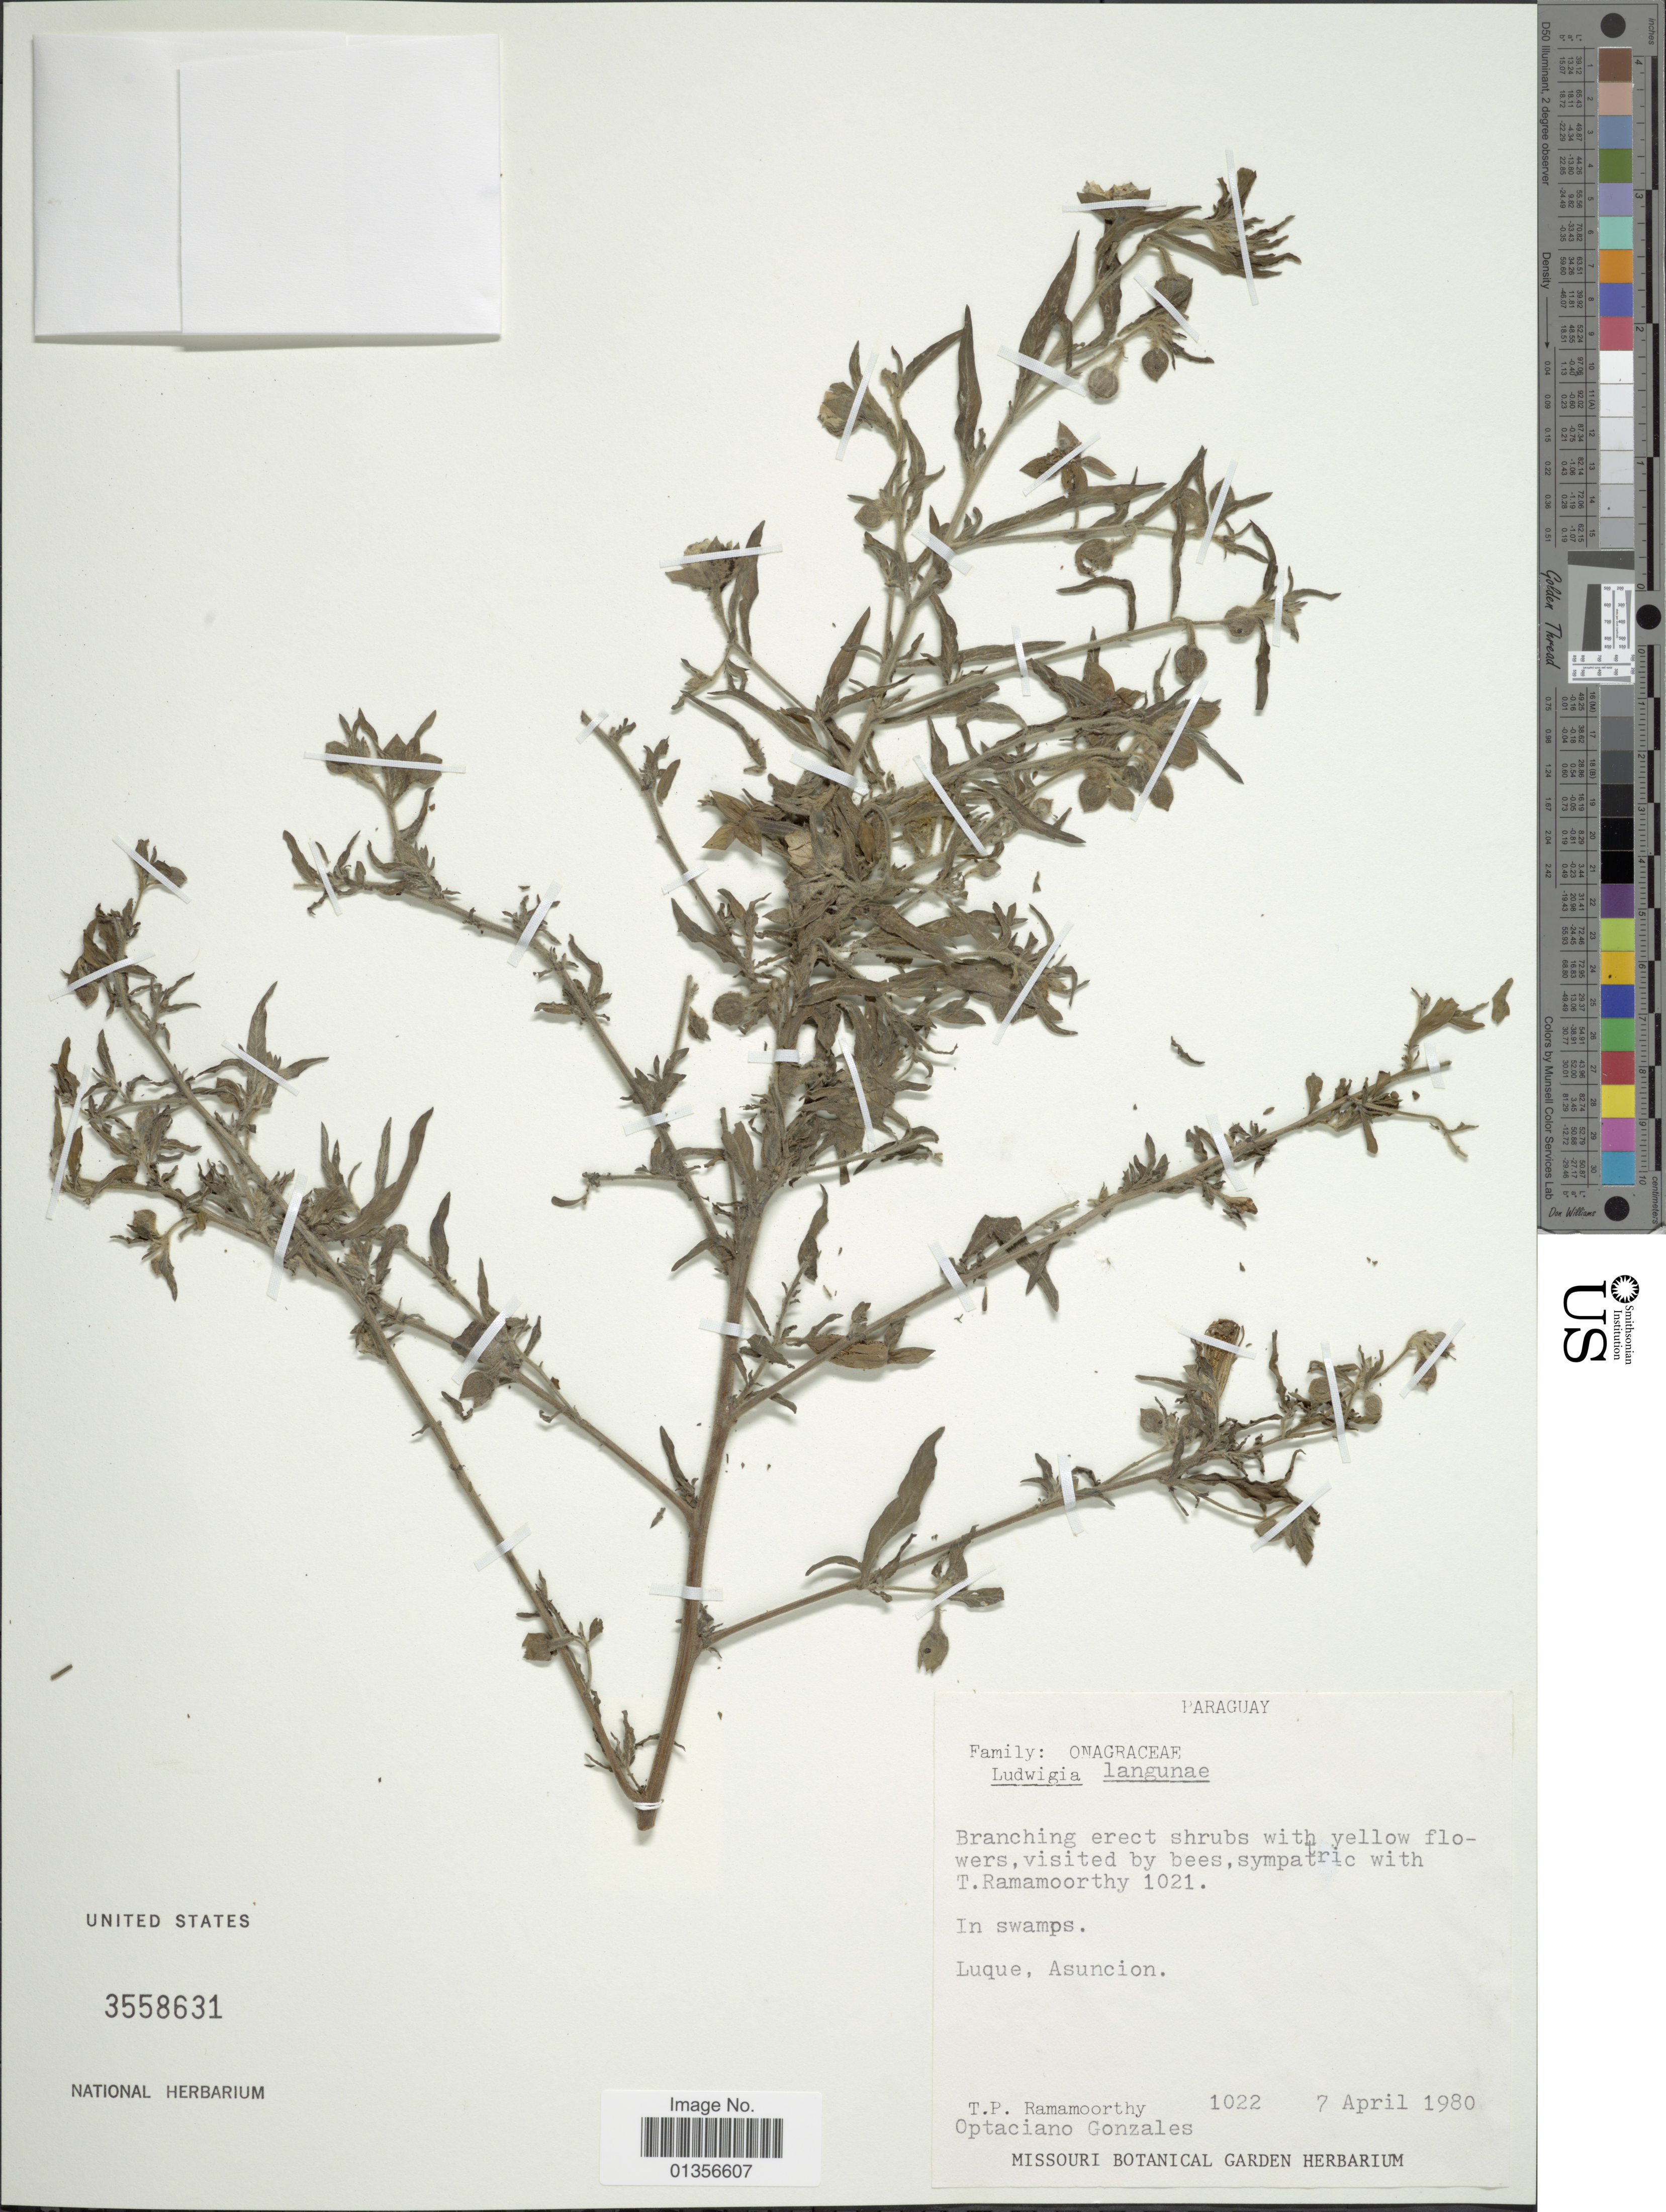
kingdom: Plantae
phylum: Tracheophyta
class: Magnoliopsida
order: Myrtales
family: Onagraceae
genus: Ludwigia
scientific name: Ludwigia lagunae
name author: (Morong) H. Hara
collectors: T. P. Ramamoorthy & O. Gonzáles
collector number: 1022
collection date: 1980-04-07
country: Paraguay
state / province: Asuncion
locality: Luque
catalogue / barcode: US 3558631